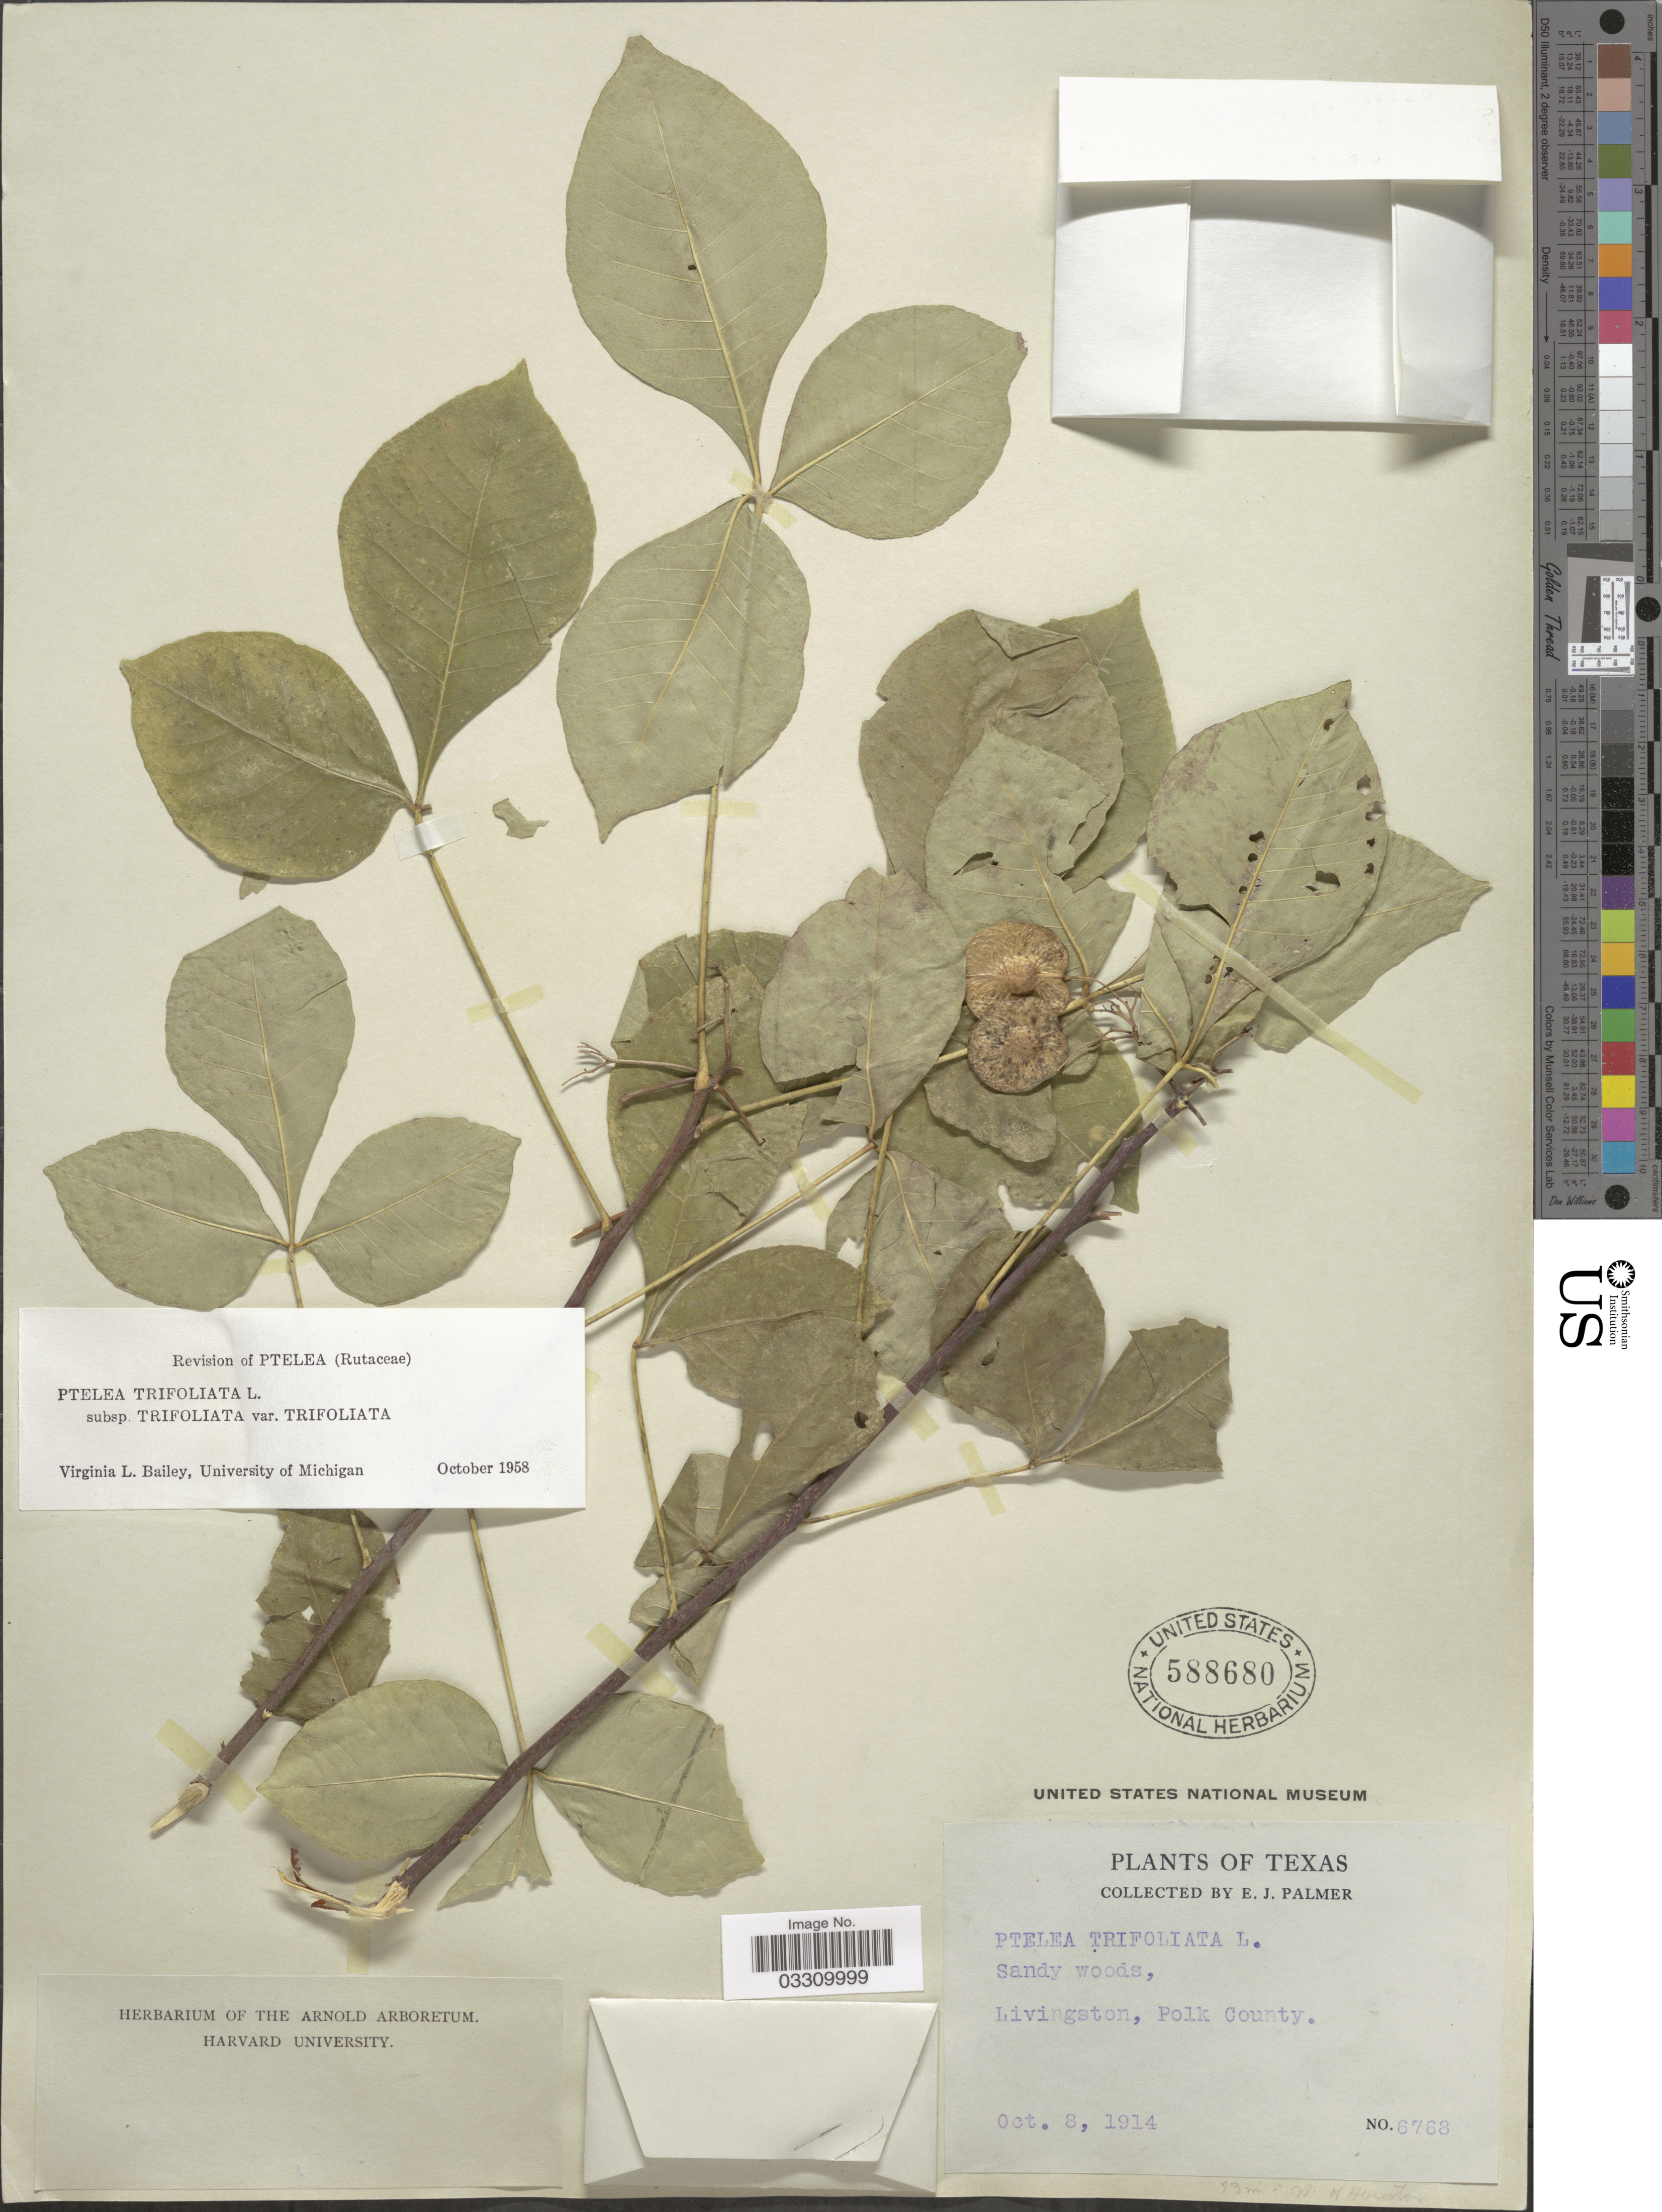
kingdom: Plantae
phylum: Tracheophyta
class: Magnoliopsida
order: Sapindales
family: Rutaceae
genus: Ptelea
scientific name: Ptelea trifoliata var. trifoliata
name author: L.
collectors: E. J. Palmer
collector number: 6768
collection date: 1914-10-08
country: United States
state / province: Texas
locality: Livingston, Polk County.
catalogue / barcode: US 588680